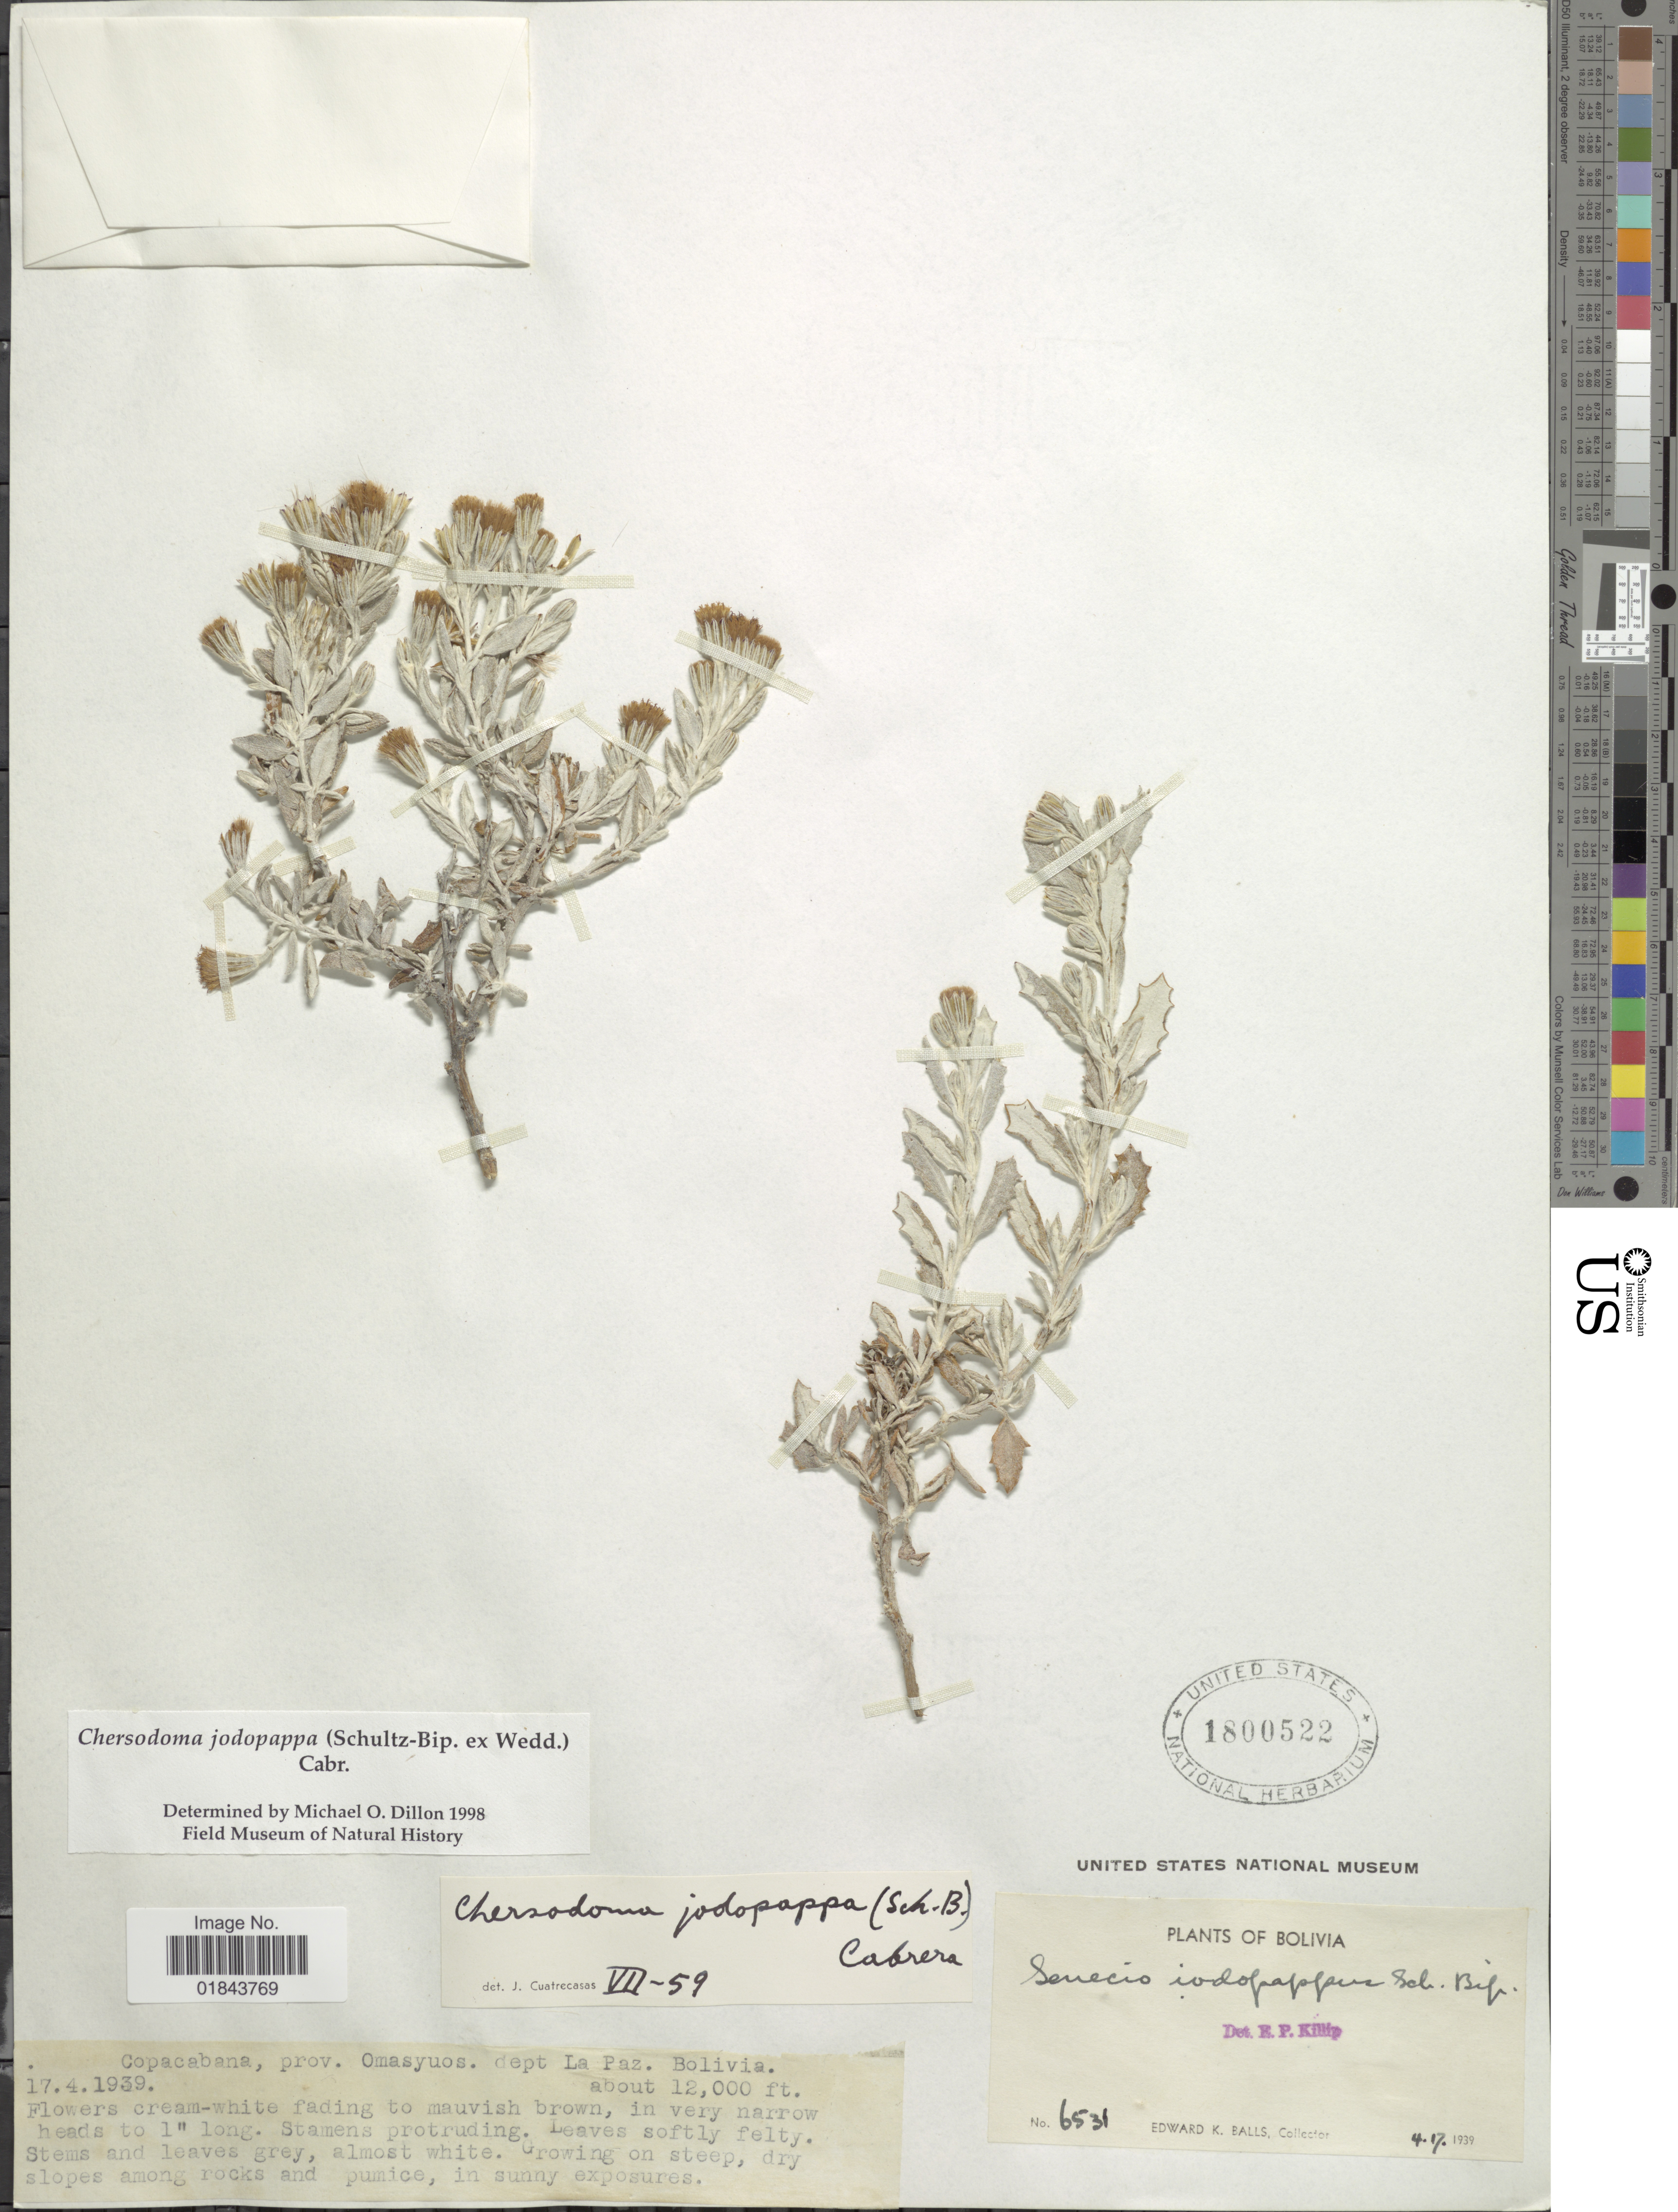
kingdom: Plantae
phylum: Tracheophyta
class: Magnoliopsida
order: Asterales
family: Asteraceae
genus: Chersodoma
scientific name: Chersodoma jodopappa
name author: (Sch. Bip.) Cabrera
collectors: E. K. Balls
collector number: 6531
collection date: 1939-04-17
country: Bolivia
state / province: La Paz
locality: Copacabana, prov. Omasyuos, dept. La Paz.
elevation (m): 3658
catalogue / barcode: US 1800522